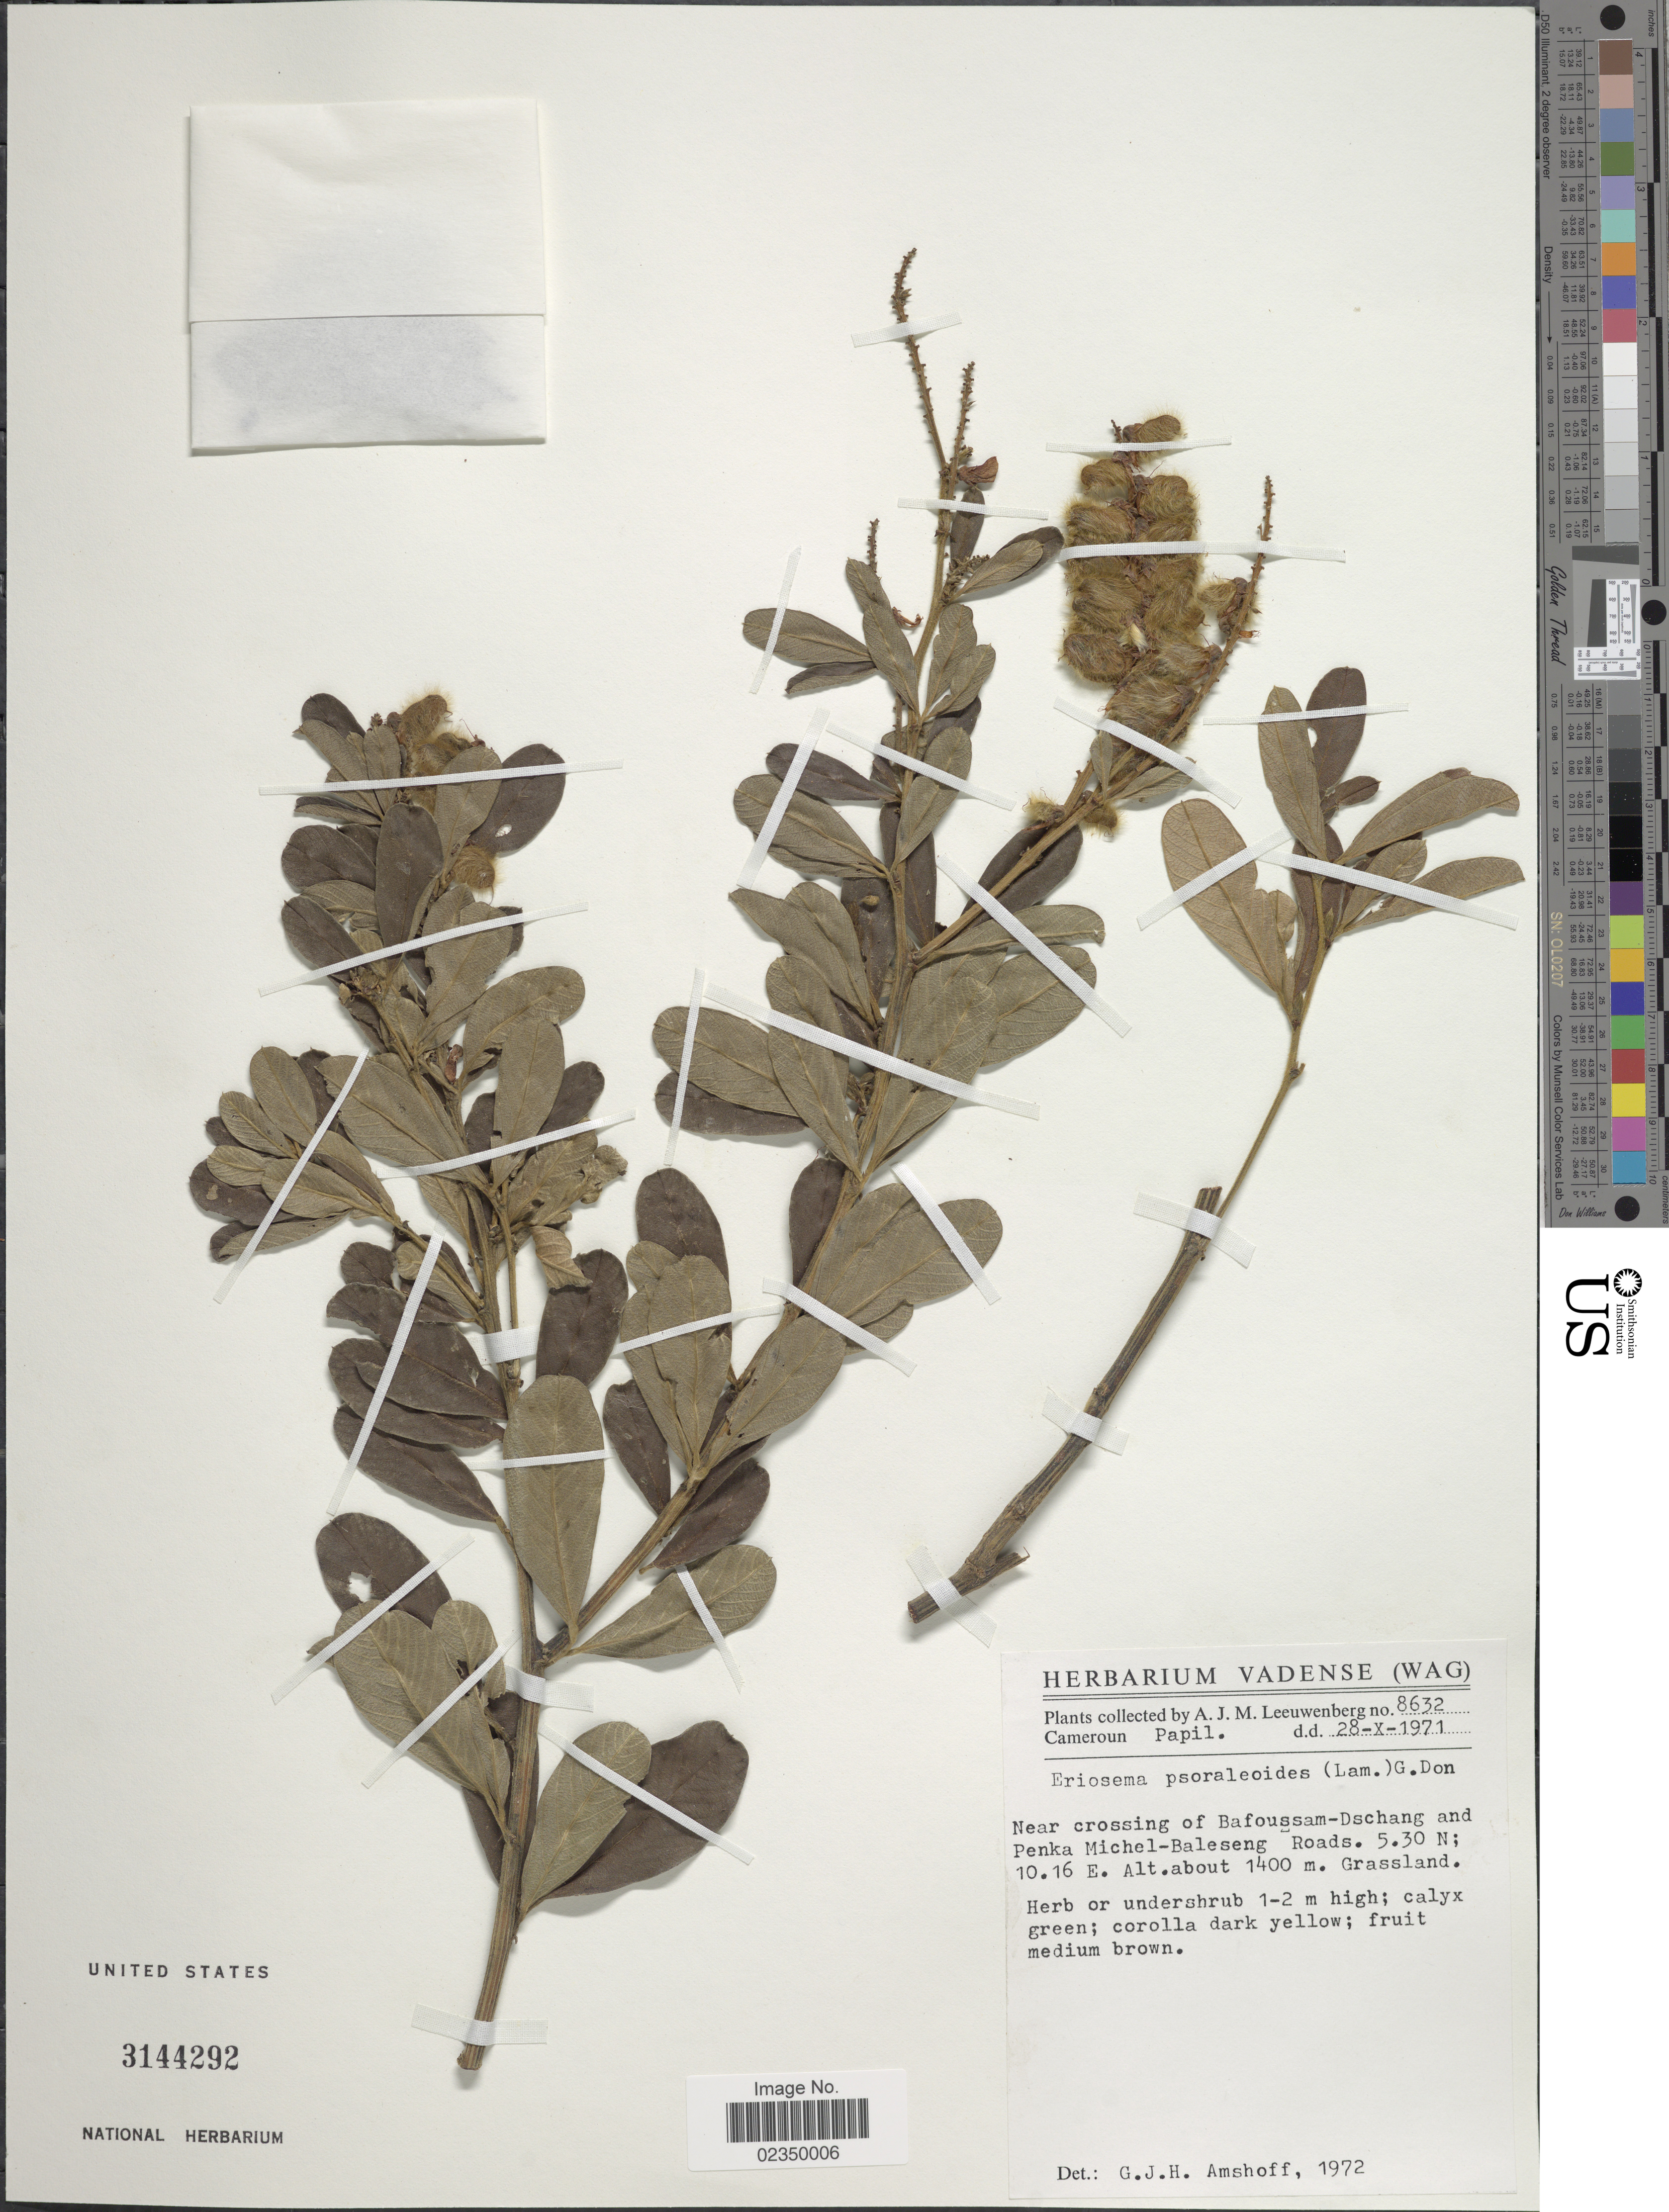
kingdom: Plantae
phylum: Tracheophyta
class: Magnoliopsida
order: Fabales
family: Fabaceae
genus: Eriosema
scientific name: Eriosema psoraloides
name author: (Lam.) G. Don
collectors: A. J. M. Leeuwenberg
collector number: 8632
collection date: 1971-10-28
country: Cameroon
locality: Near crossing of Bafoussam-Dschang and Penka Michel-Baleseng.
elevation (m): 1400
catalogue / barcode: US 3144292